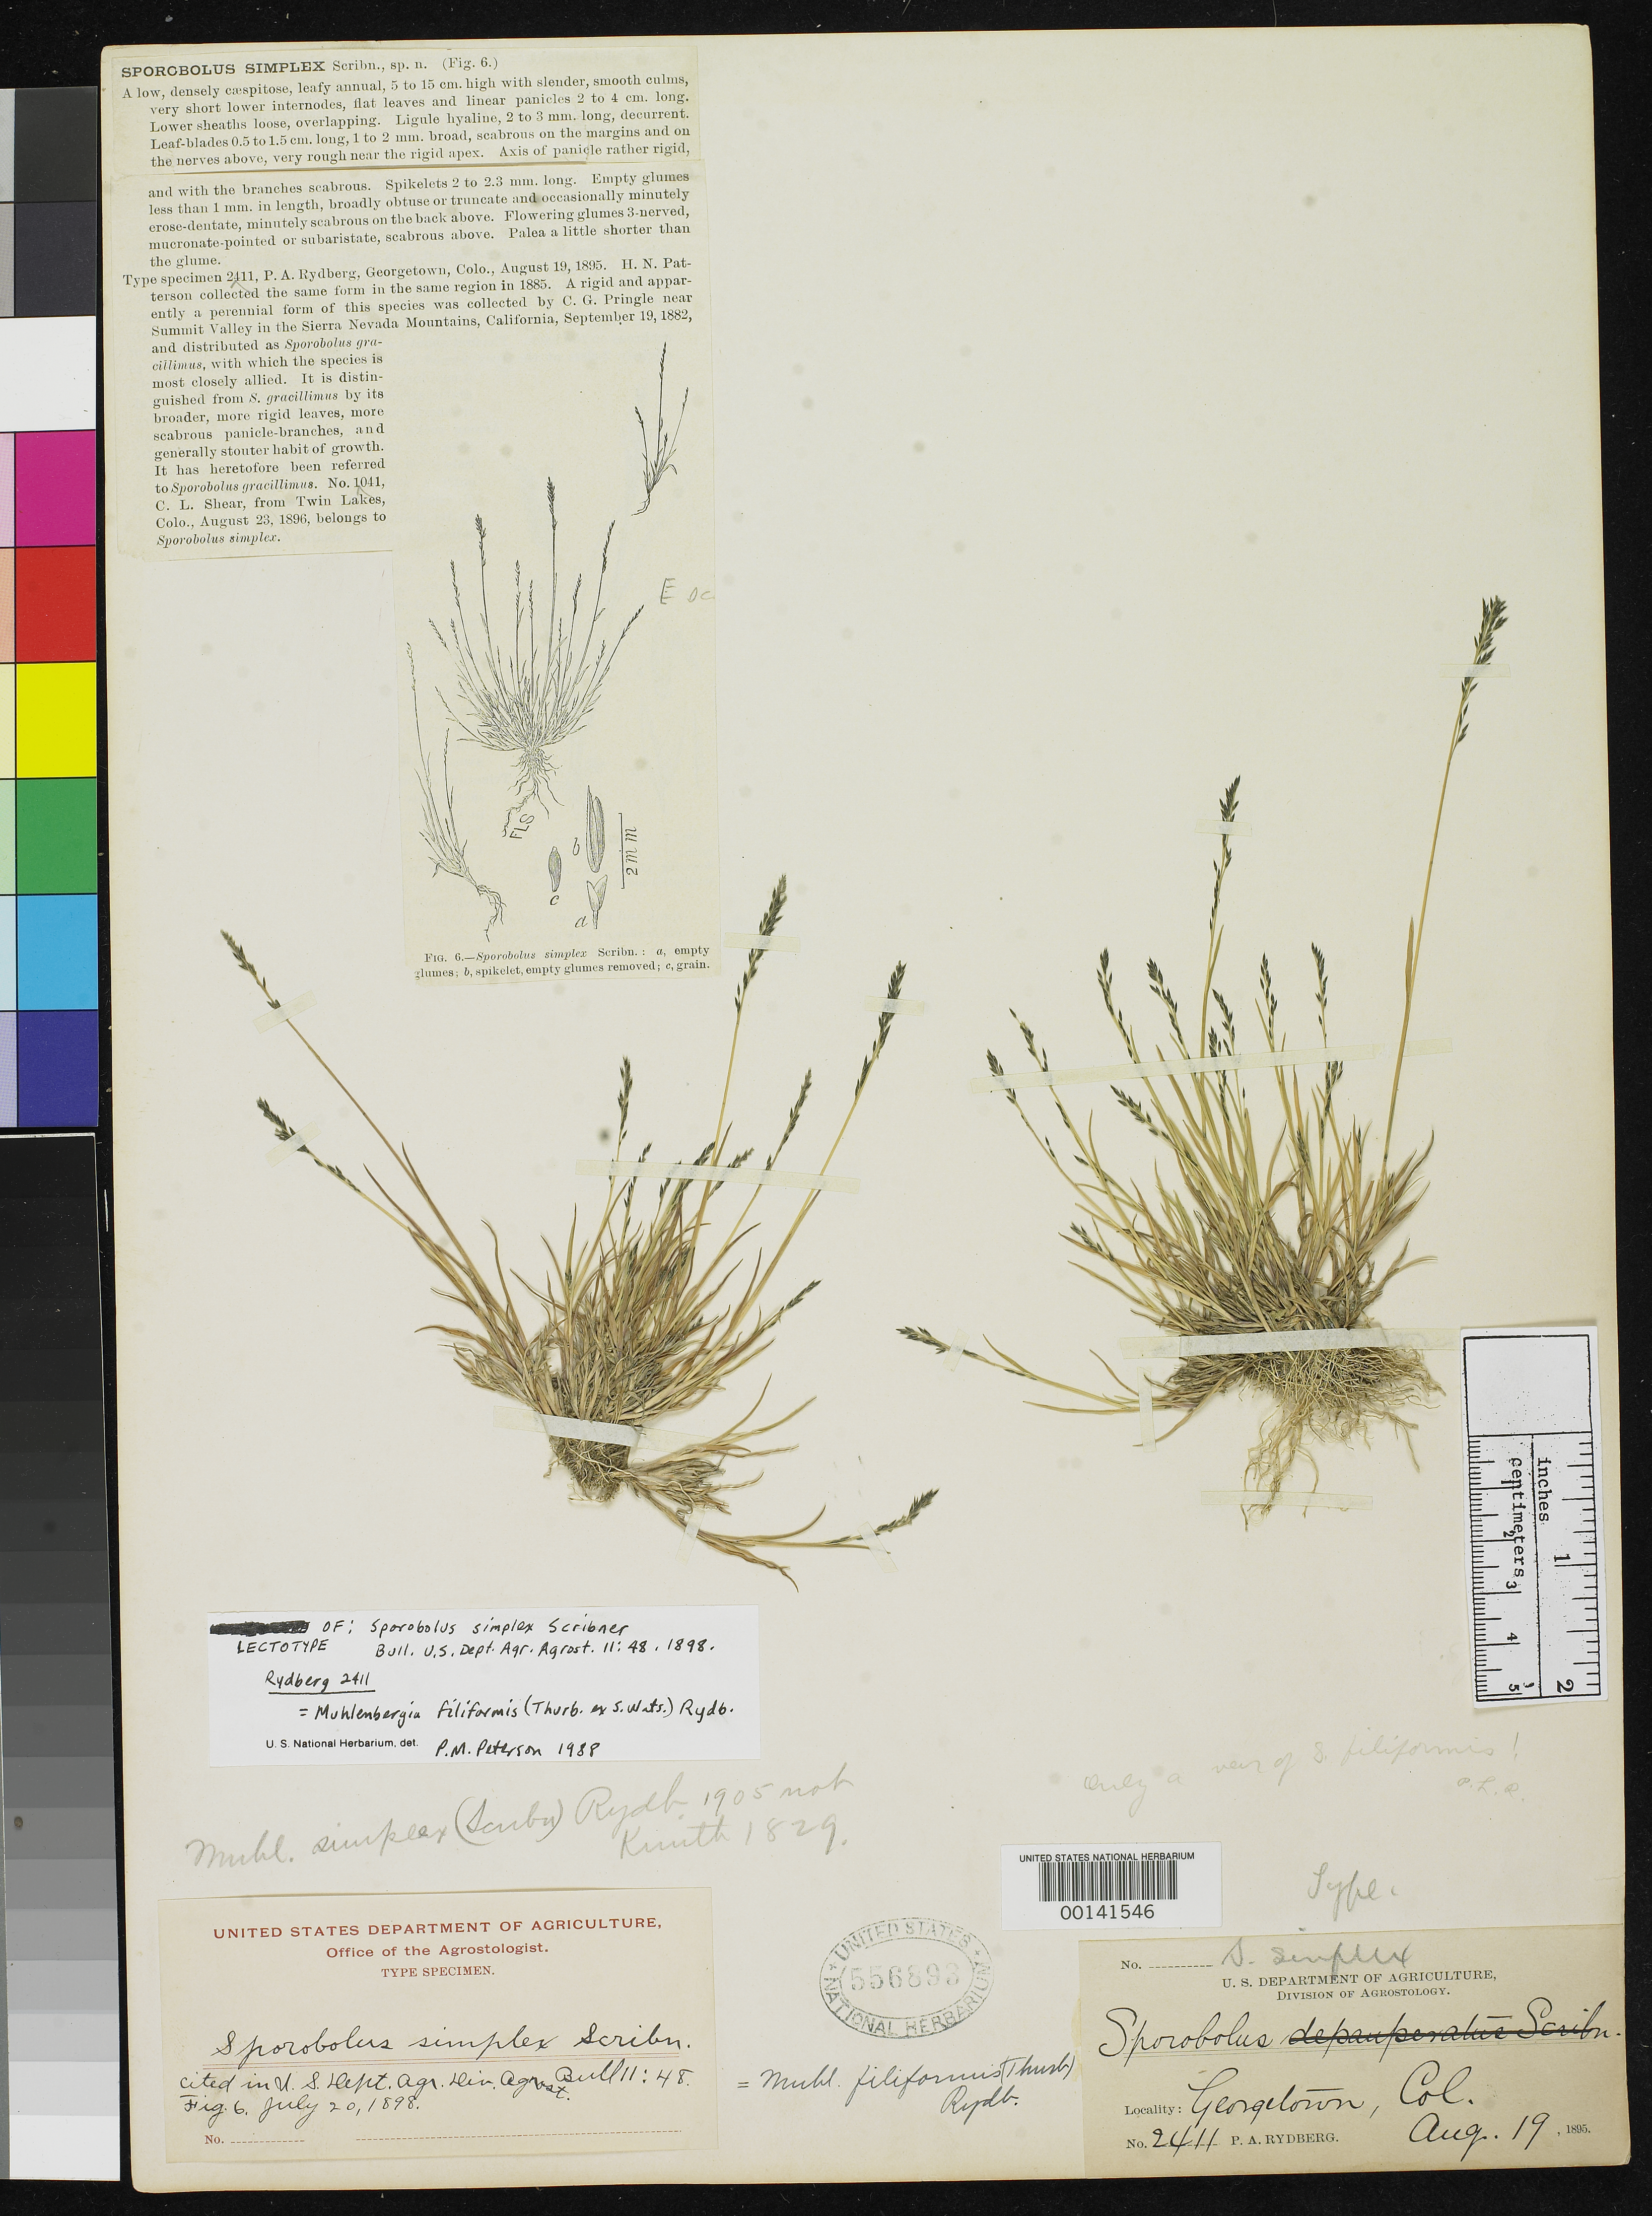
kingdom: Plantae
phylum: Tracheophyta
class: Liliopsida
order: Poales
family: Poaceae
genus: Sporobolus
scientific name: Sporobolus simplex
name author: Scribn.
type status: Isolectotype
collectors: P. A. Rydberg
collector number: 2411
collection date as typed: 19 Aug 1895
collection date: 1895-08-19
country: United States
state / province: Colorado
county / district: Clear Creek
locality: Georgetown.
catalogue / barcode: US 556893